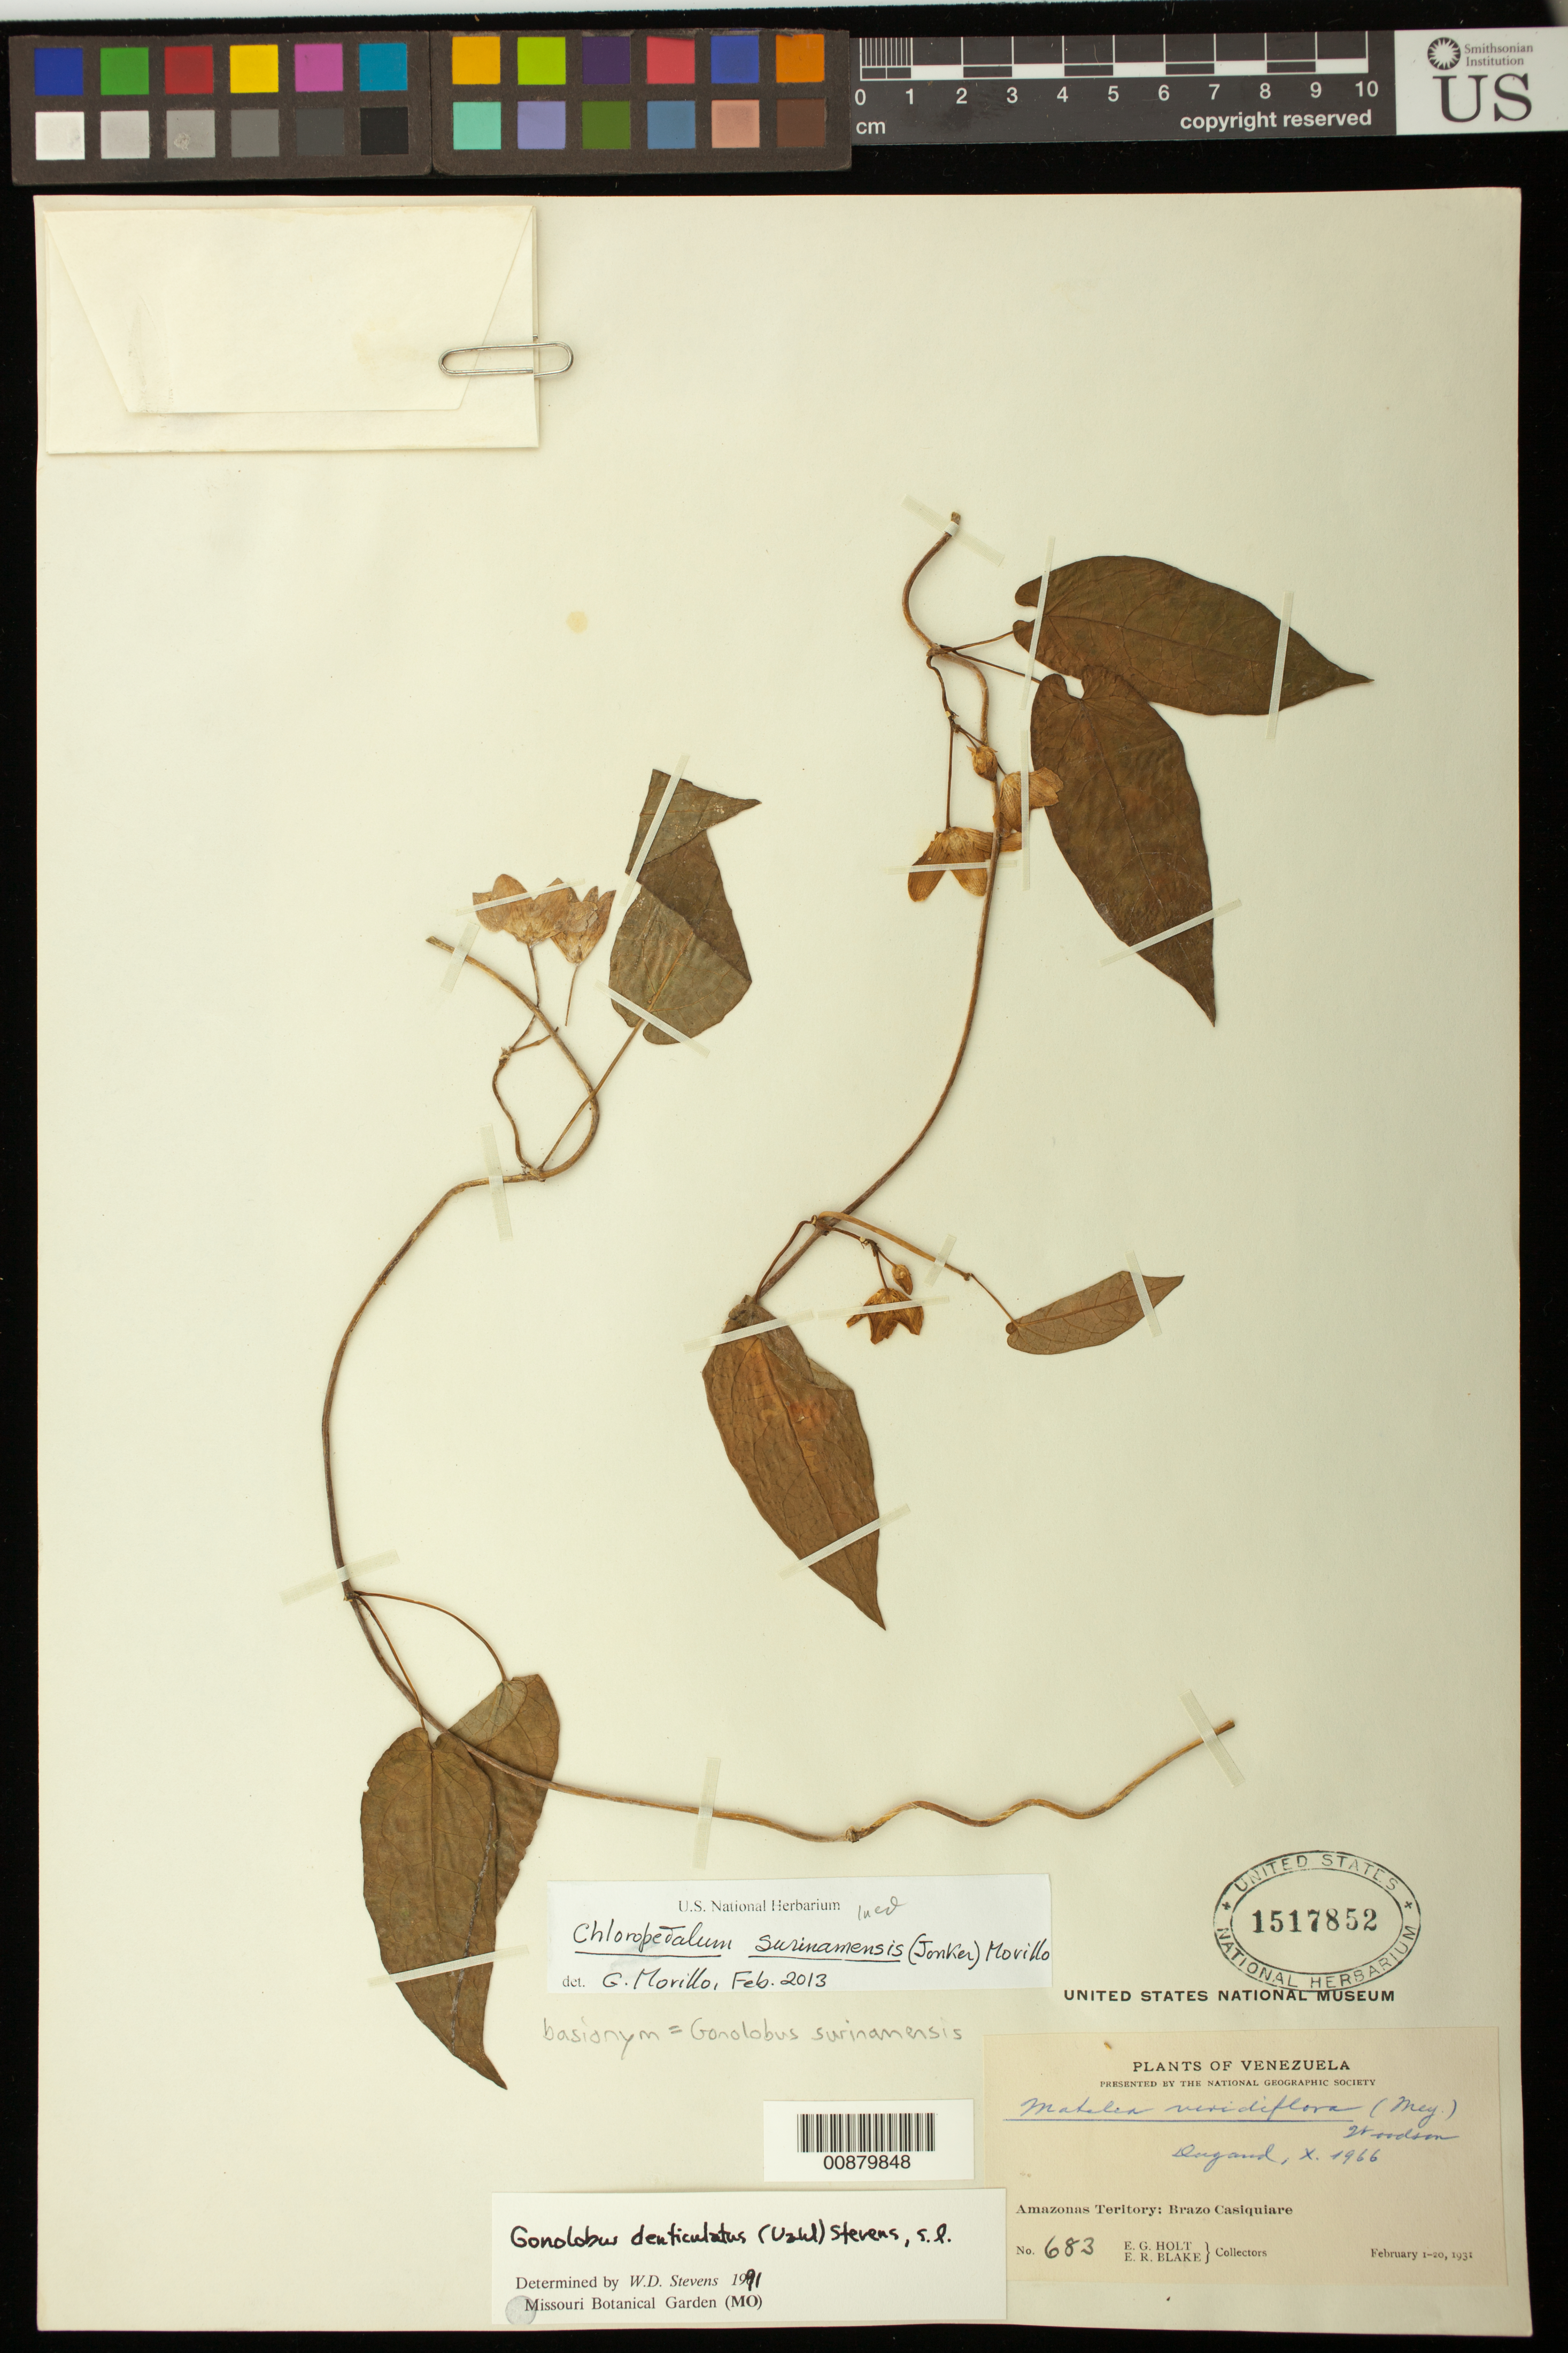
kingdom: Plantae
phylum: Tracheophyta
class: Magnoliopsida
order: Gentianales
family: Apocynaceae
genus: Gonolobus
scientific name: Gonolobus denticulatus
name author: (Vahl) W.D. Stevens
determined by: Stevens, W. Douglas, Missouri Botanical Garden (MO)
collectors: E. Holt & E. R. Blake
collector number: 683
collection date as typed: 1-Feb-31 to 20-Feb-31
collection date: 1931-02-01/1931-02-20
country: Venezuela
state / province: Amazonas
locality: Brazo Casiquiare, above Capibara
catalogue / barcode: US 1517852